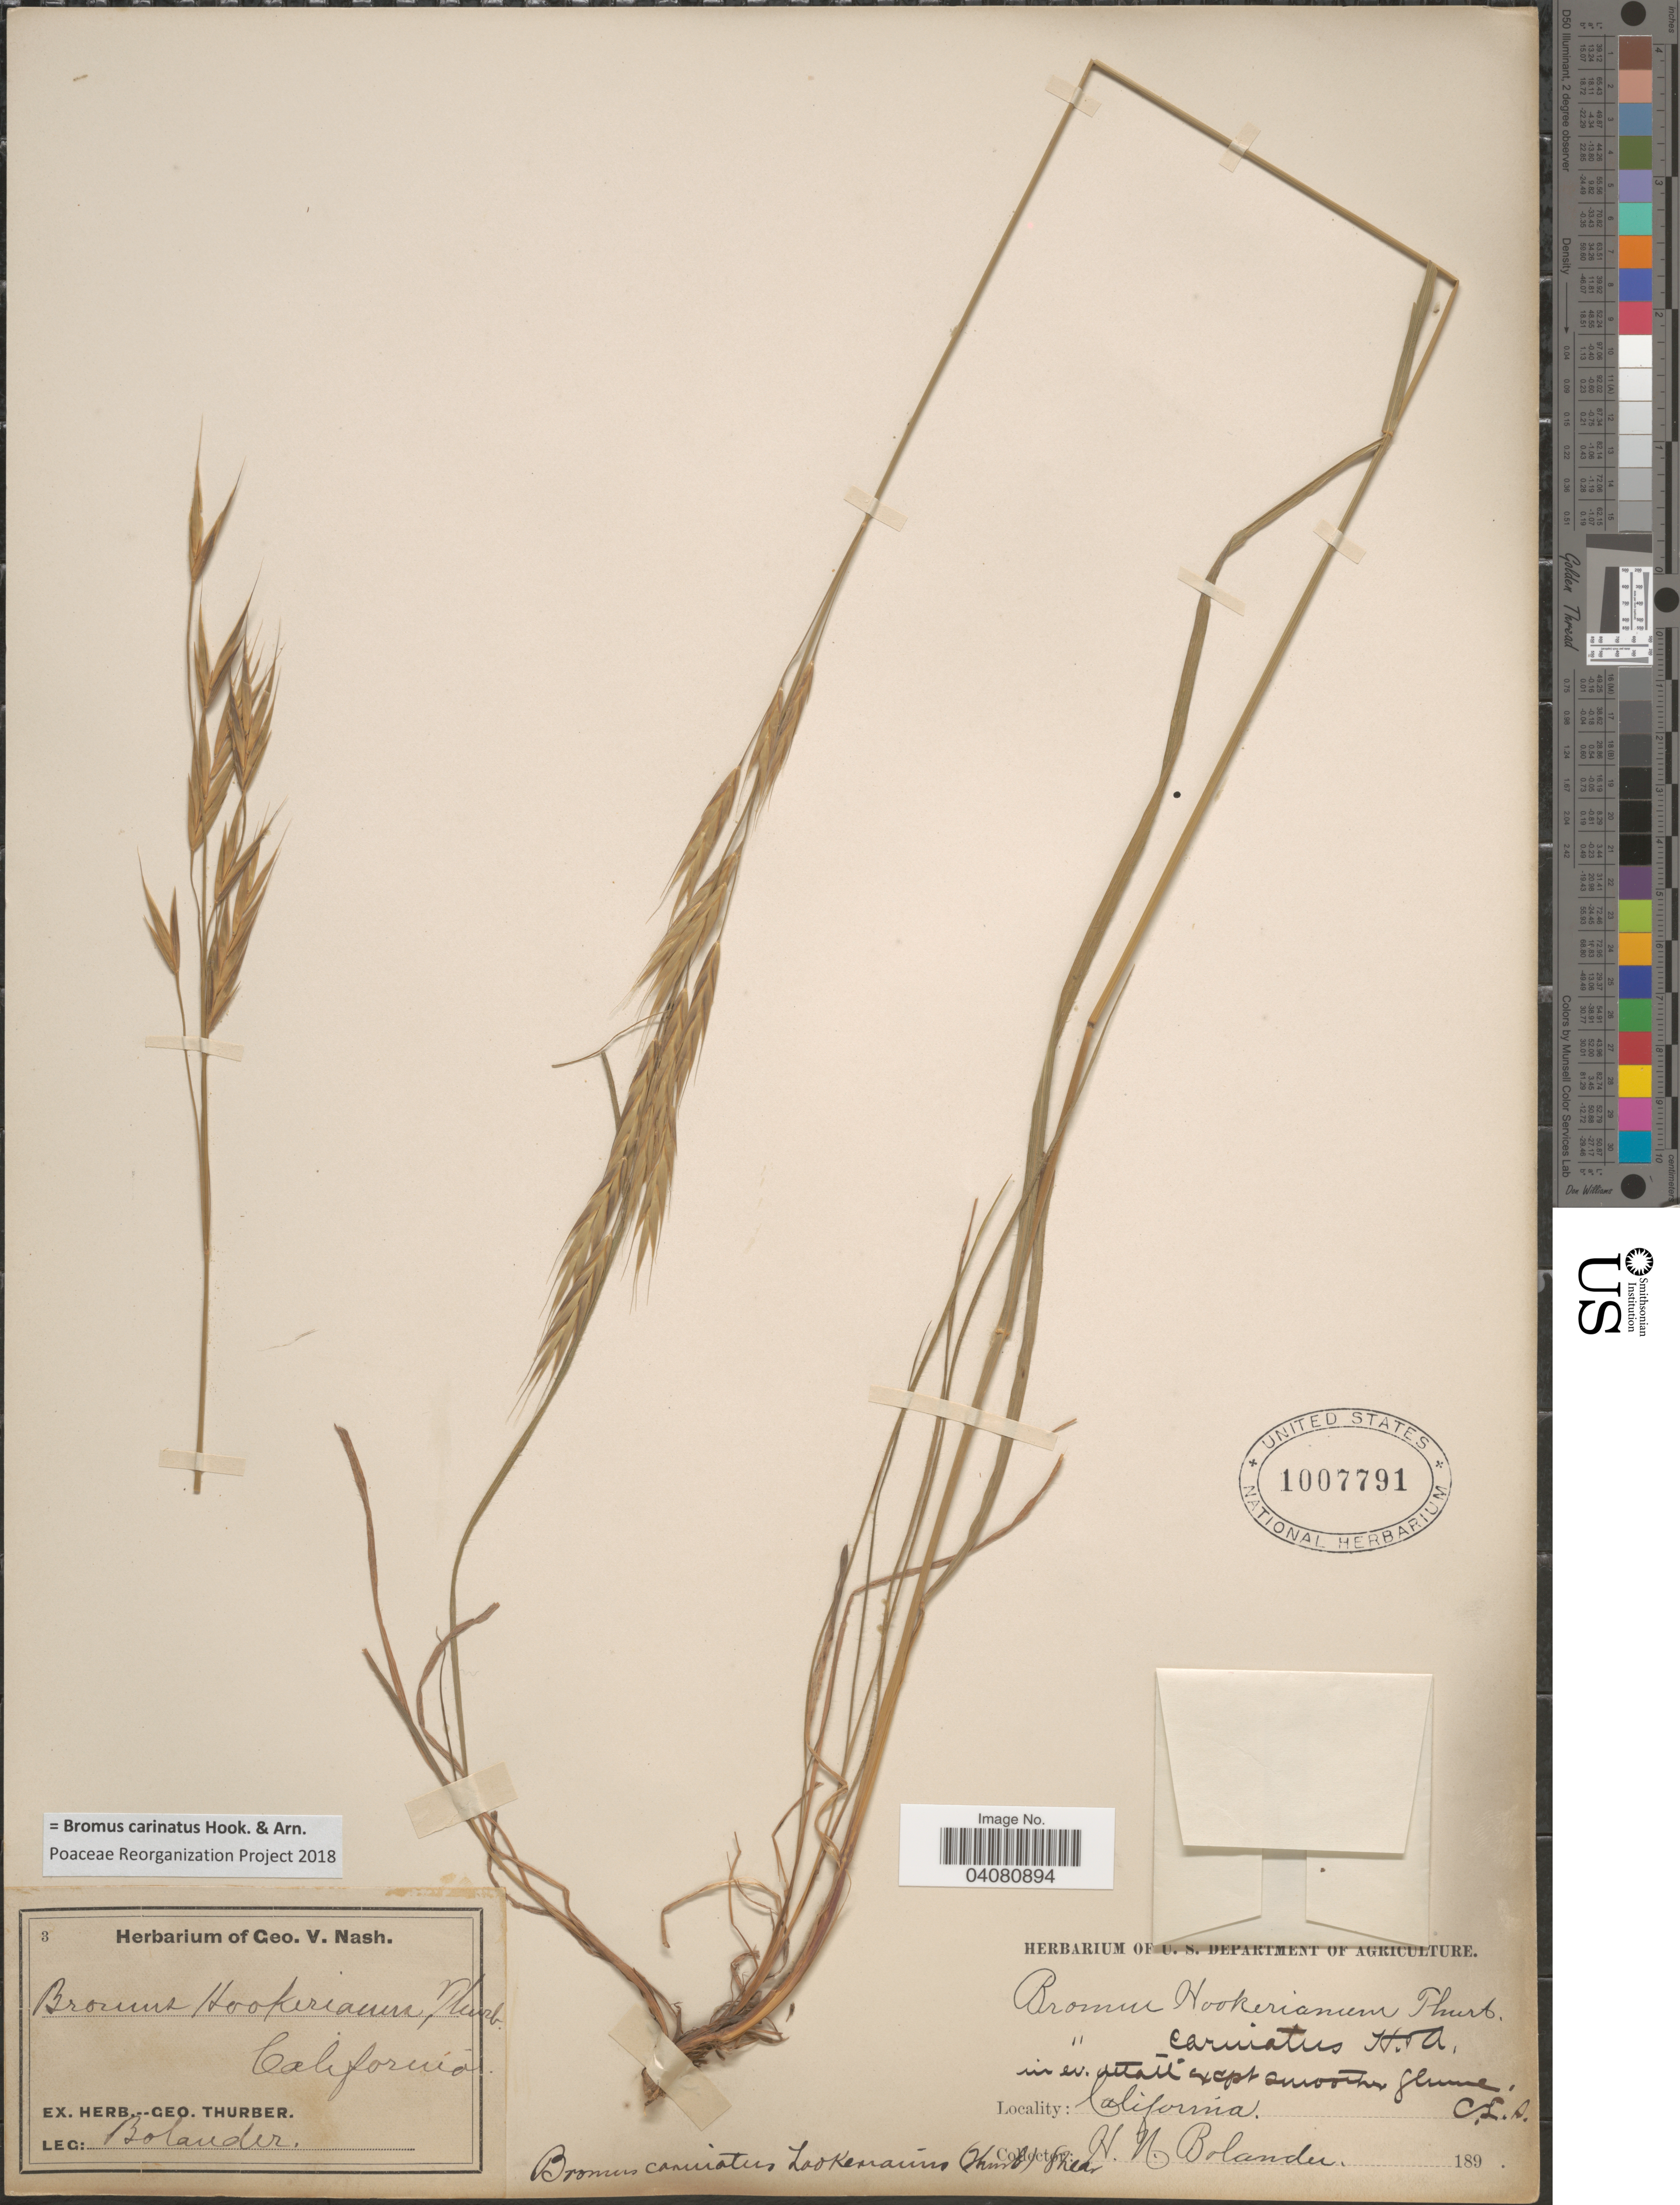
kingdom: Plantae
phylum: Tracheophyta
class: Liliopsida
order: Poales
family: Poaceae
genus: Bromus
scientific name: Bromus carinatus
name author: Hook. & Arn.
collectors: H. Bolander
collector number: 3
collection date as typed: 189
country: United States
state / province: California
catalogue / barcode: US 1007791